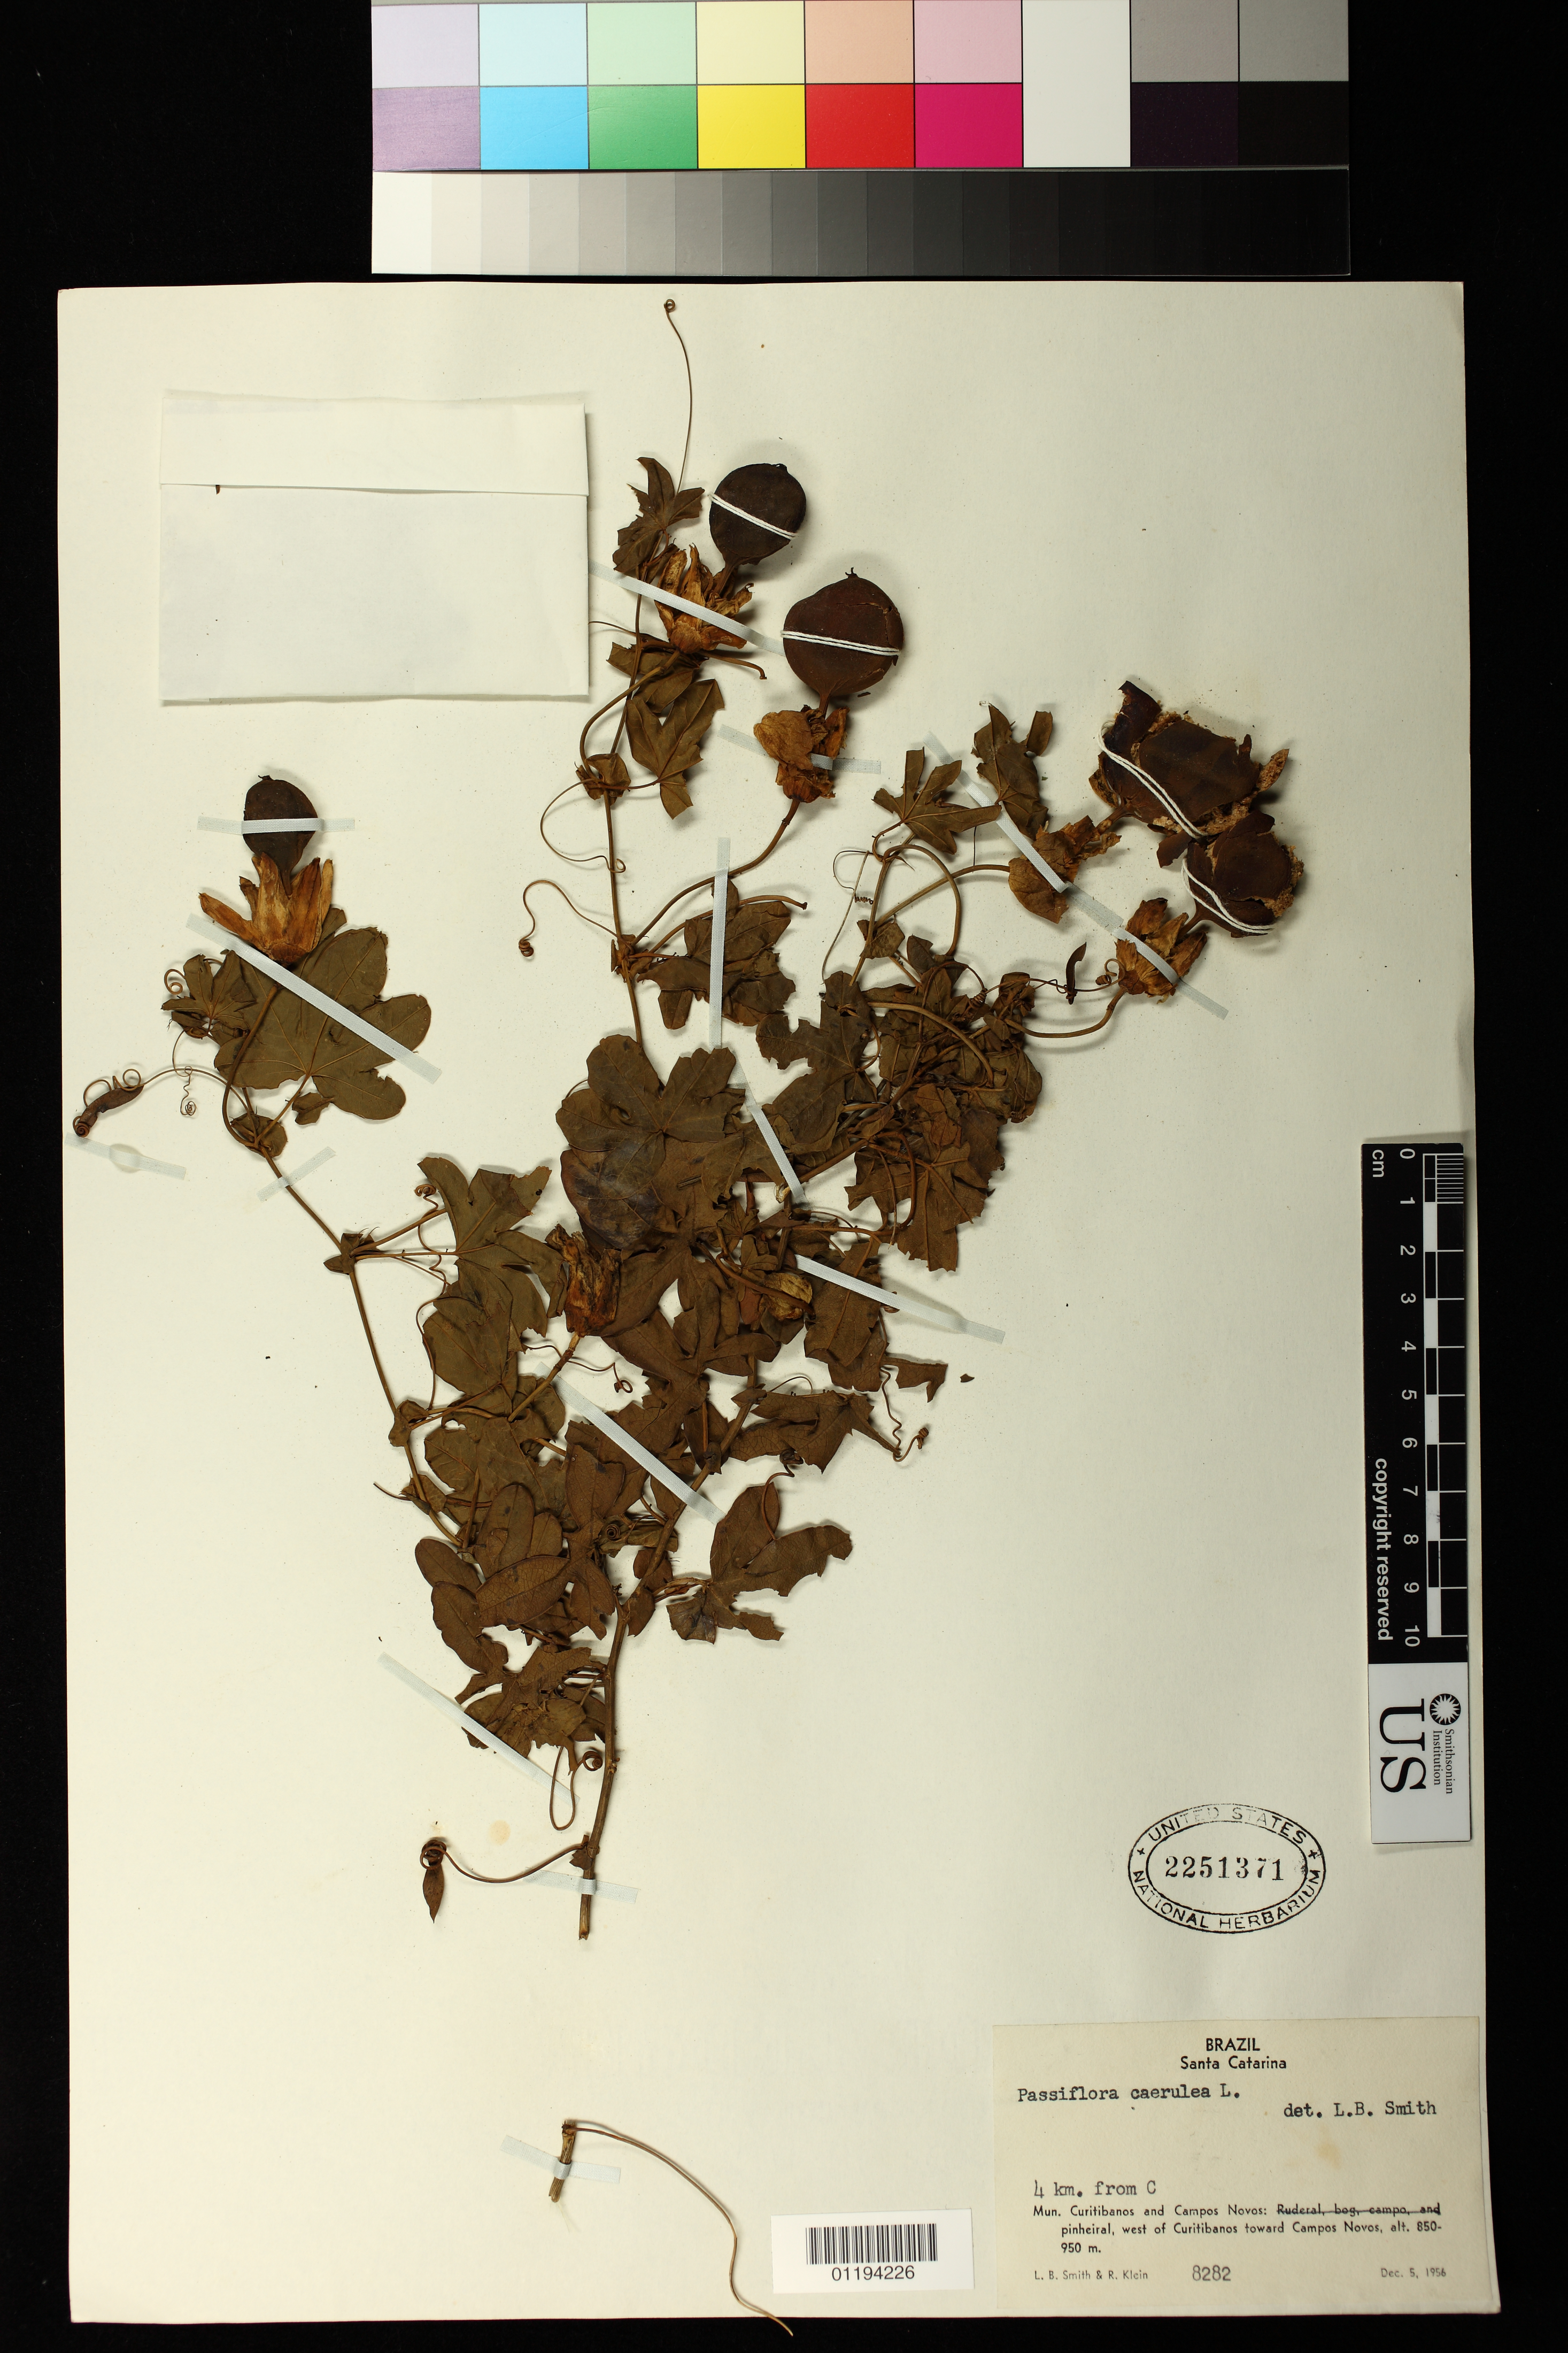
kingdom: Plantae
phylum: Tracheophyta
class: Magnoliopsida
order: Malpighiales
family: Passifloraceae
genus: Passiflora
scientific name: Passiflora caerulea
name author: L.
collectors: L. Smith & R. M. Klein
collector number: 8282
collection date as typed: Dec 5 1956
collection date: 1956-12-05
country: Brazil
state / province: Santa Catarina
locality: Mun. Curitibanos and Campos Novos; pinheiral, West of curitbanos toward Campos Novos, 4 km from C.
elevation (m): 850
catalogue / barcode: US 2251371